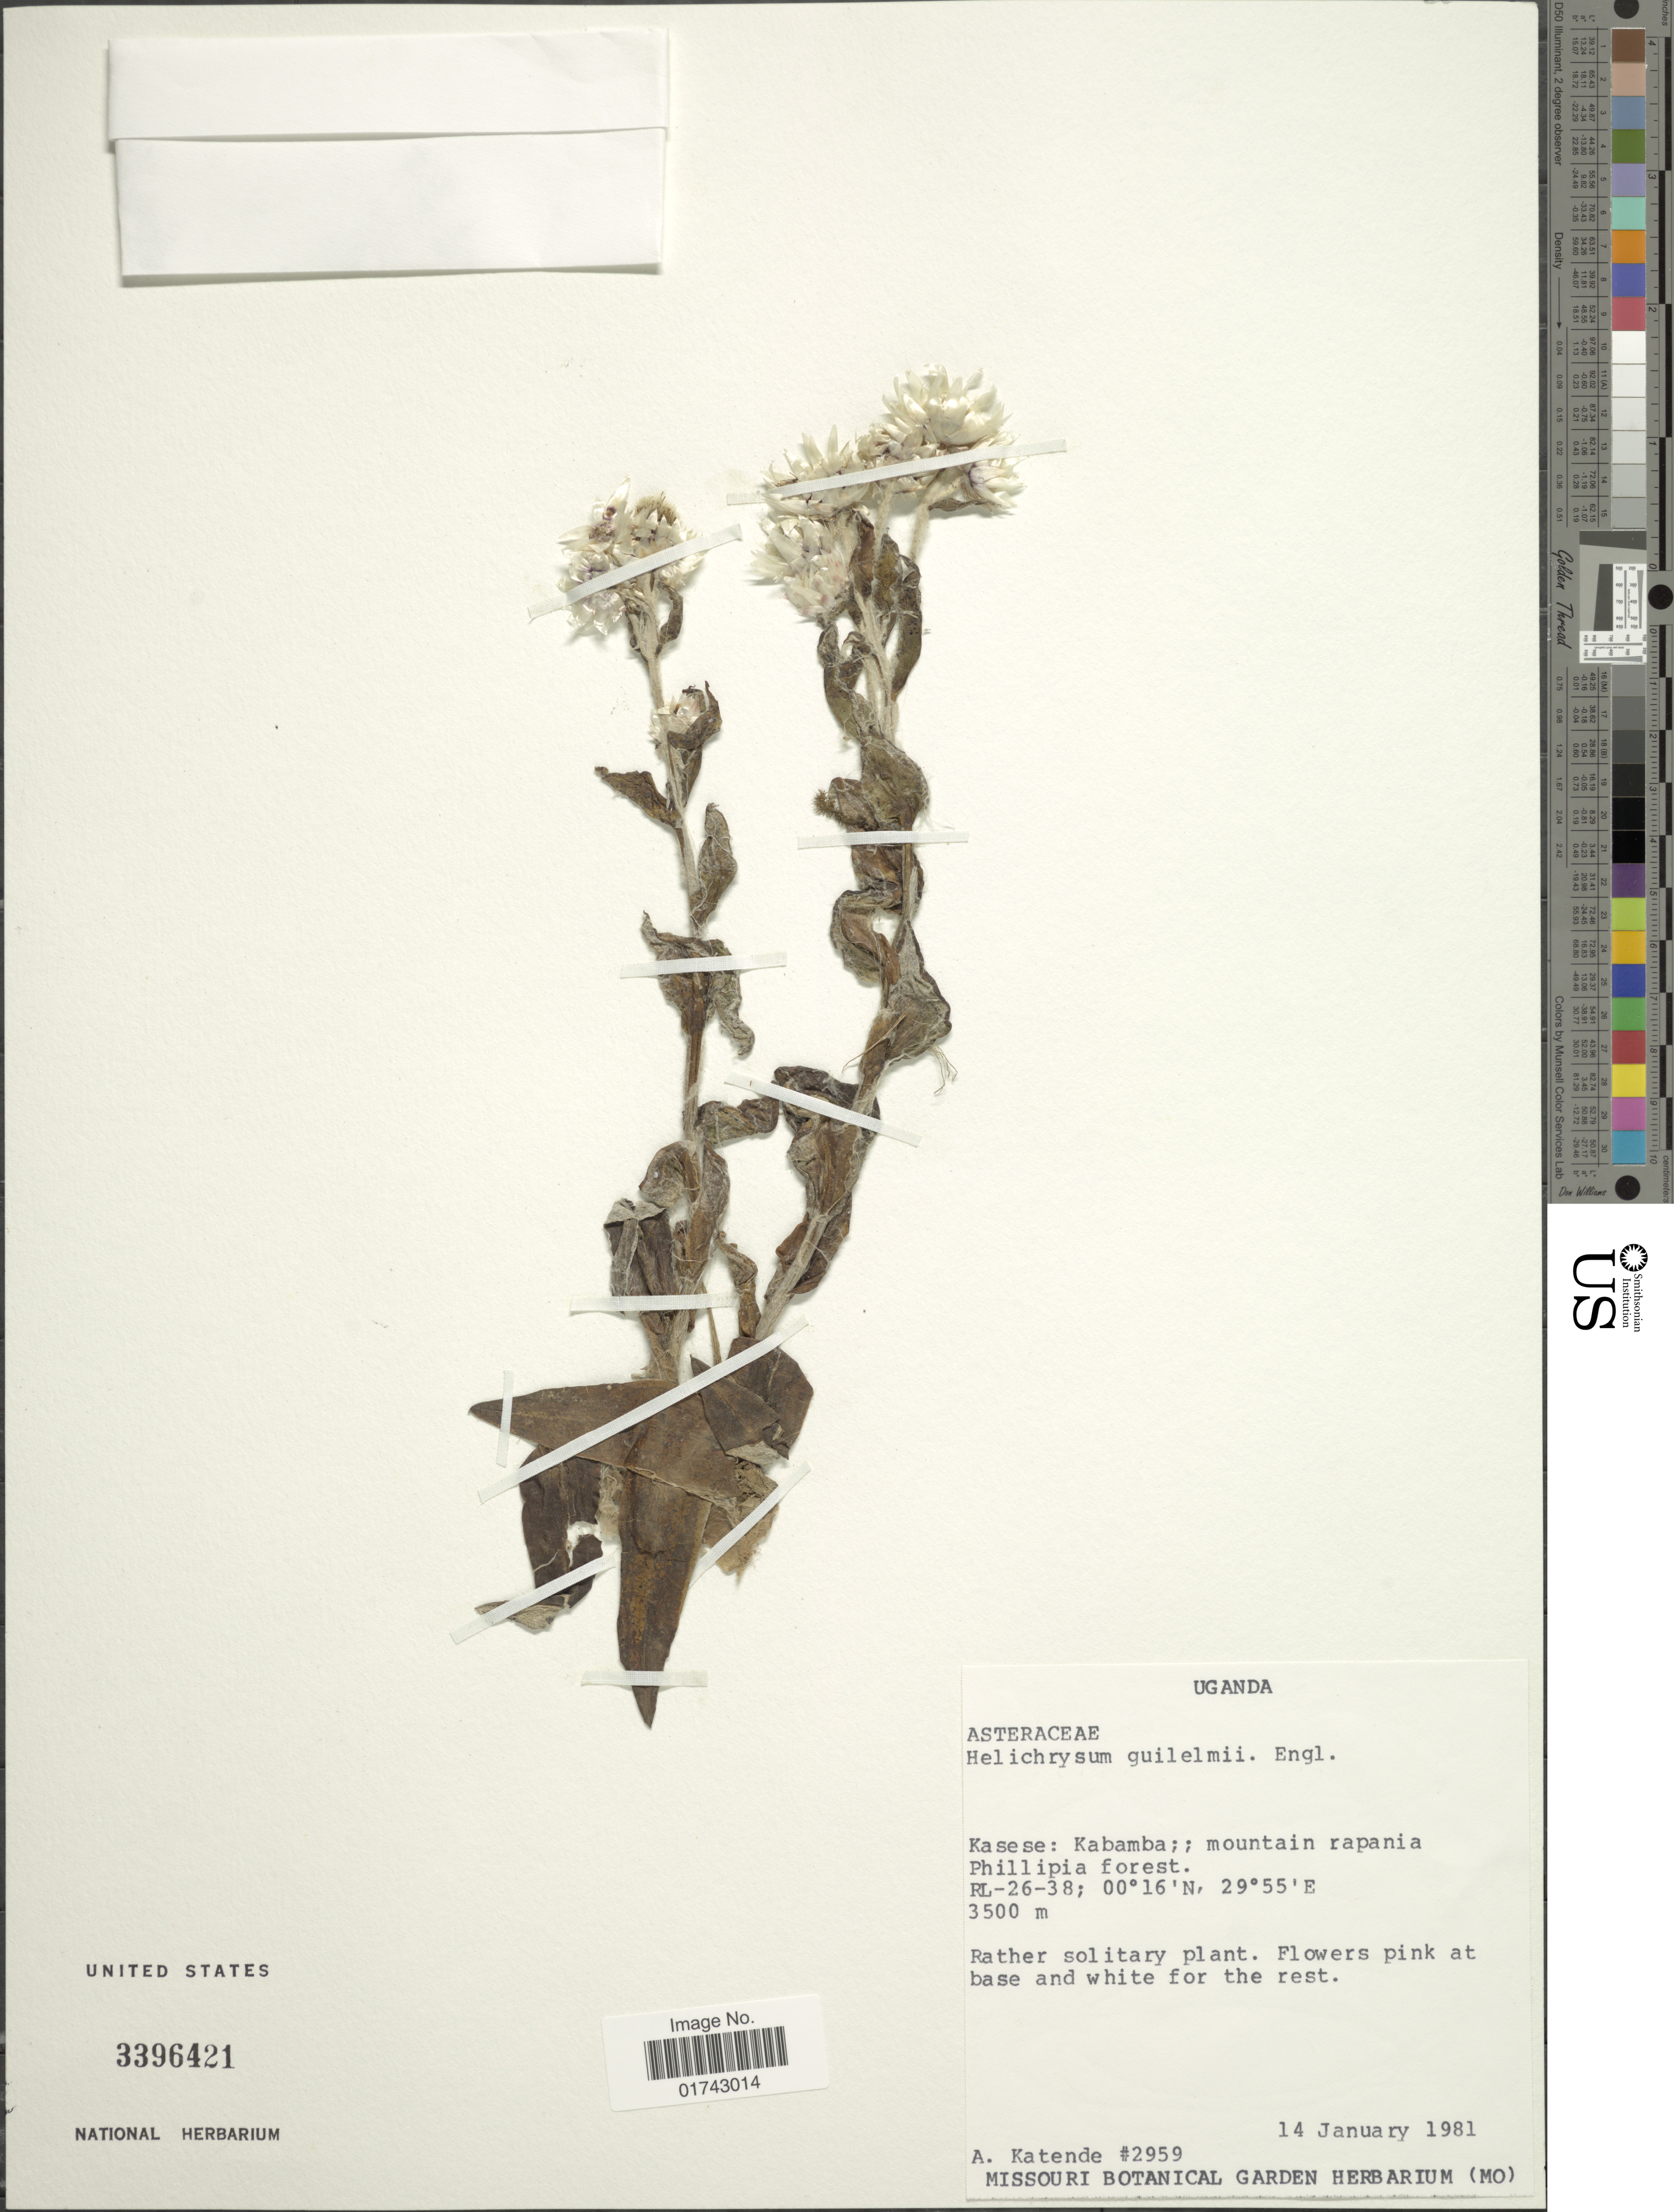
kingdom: Plantae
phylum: Tracheophyta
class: Magnoliopsida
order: Asterales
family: Asteraceae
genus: Helichrysum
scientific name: Helichrysum formosissimum var. guilelmii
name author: (Engl.) Mesfin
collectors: A. Katende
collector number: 2959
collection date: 1981-01-14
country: Uganda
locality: Kasese: Kabamba; mountain rapania Phillipia forest Rl-26-38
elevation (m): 3500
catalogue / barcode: US 3396421